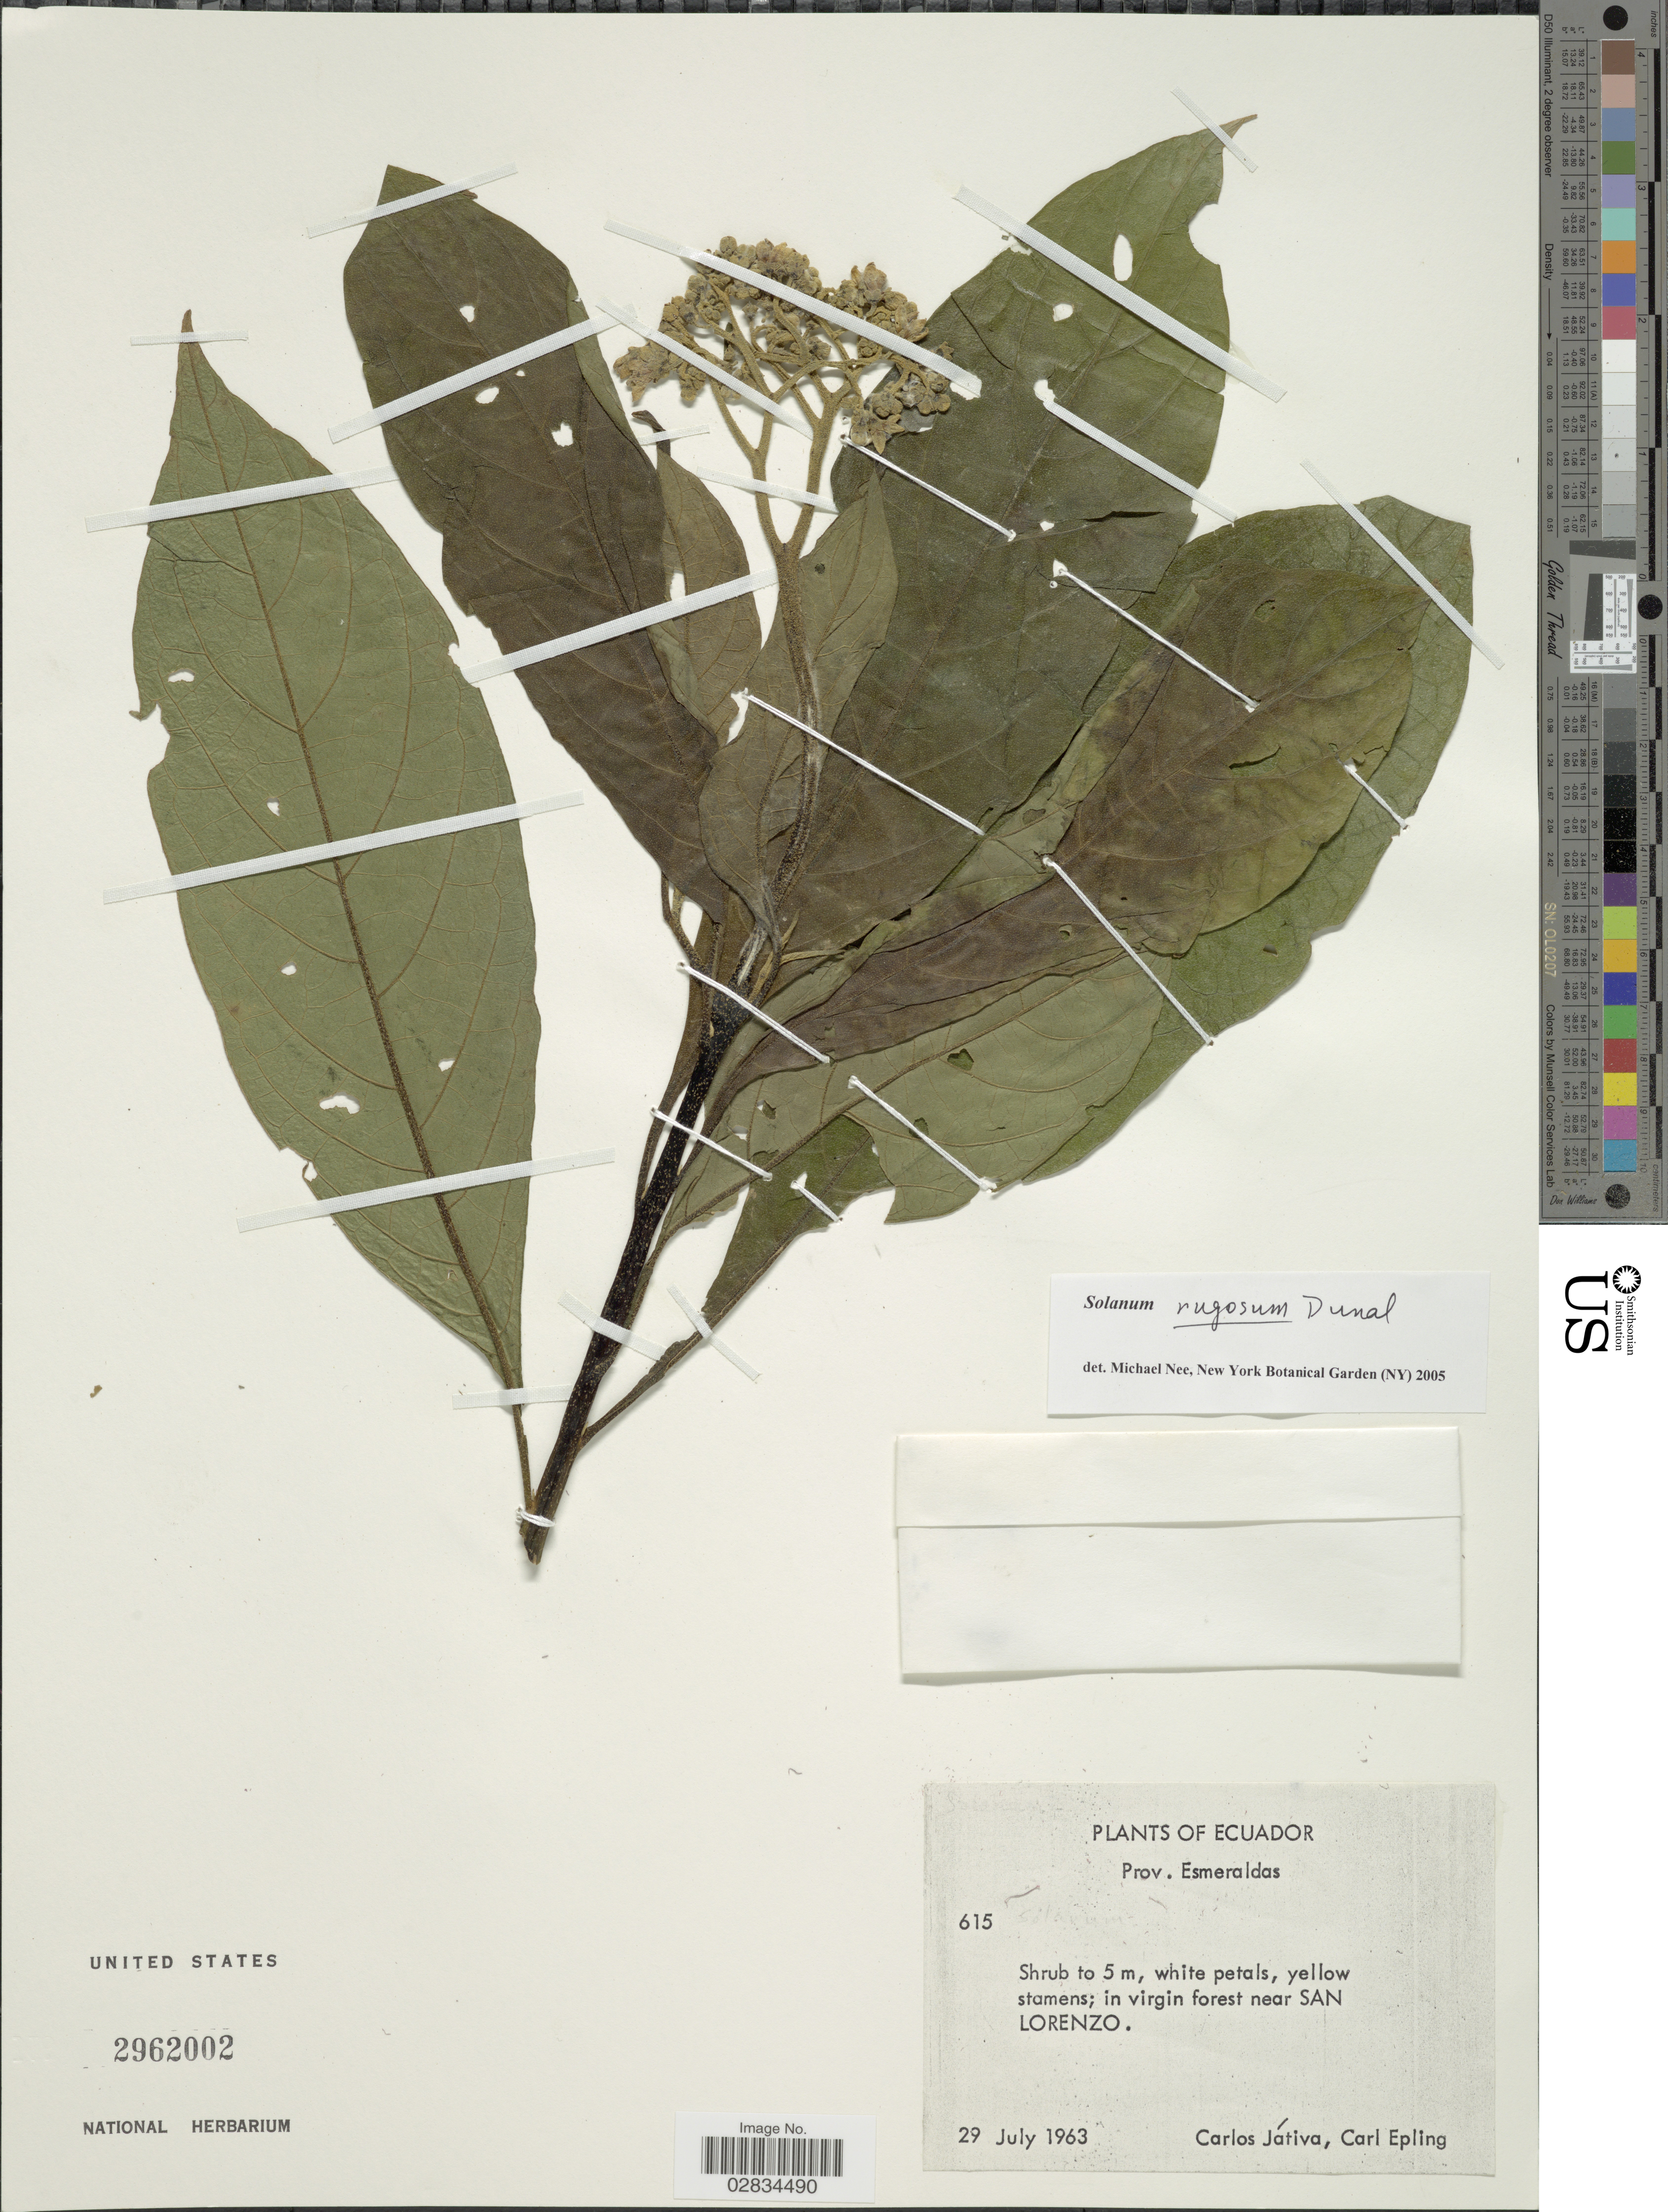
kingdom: Plantae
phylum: Tracheophyta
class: Magnoliopsida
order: Solanales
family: Solanaceae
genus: Solanum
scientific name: Solanum rugosum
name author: Dunal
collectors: C. D. Játiva & C. C. Epling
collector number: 615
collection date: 1963-07-29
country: Ecuador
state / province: Esmeraldas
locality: Prov. Esmeraldas. In virgin forest near San Lorenzo.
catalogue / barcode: US 2962002